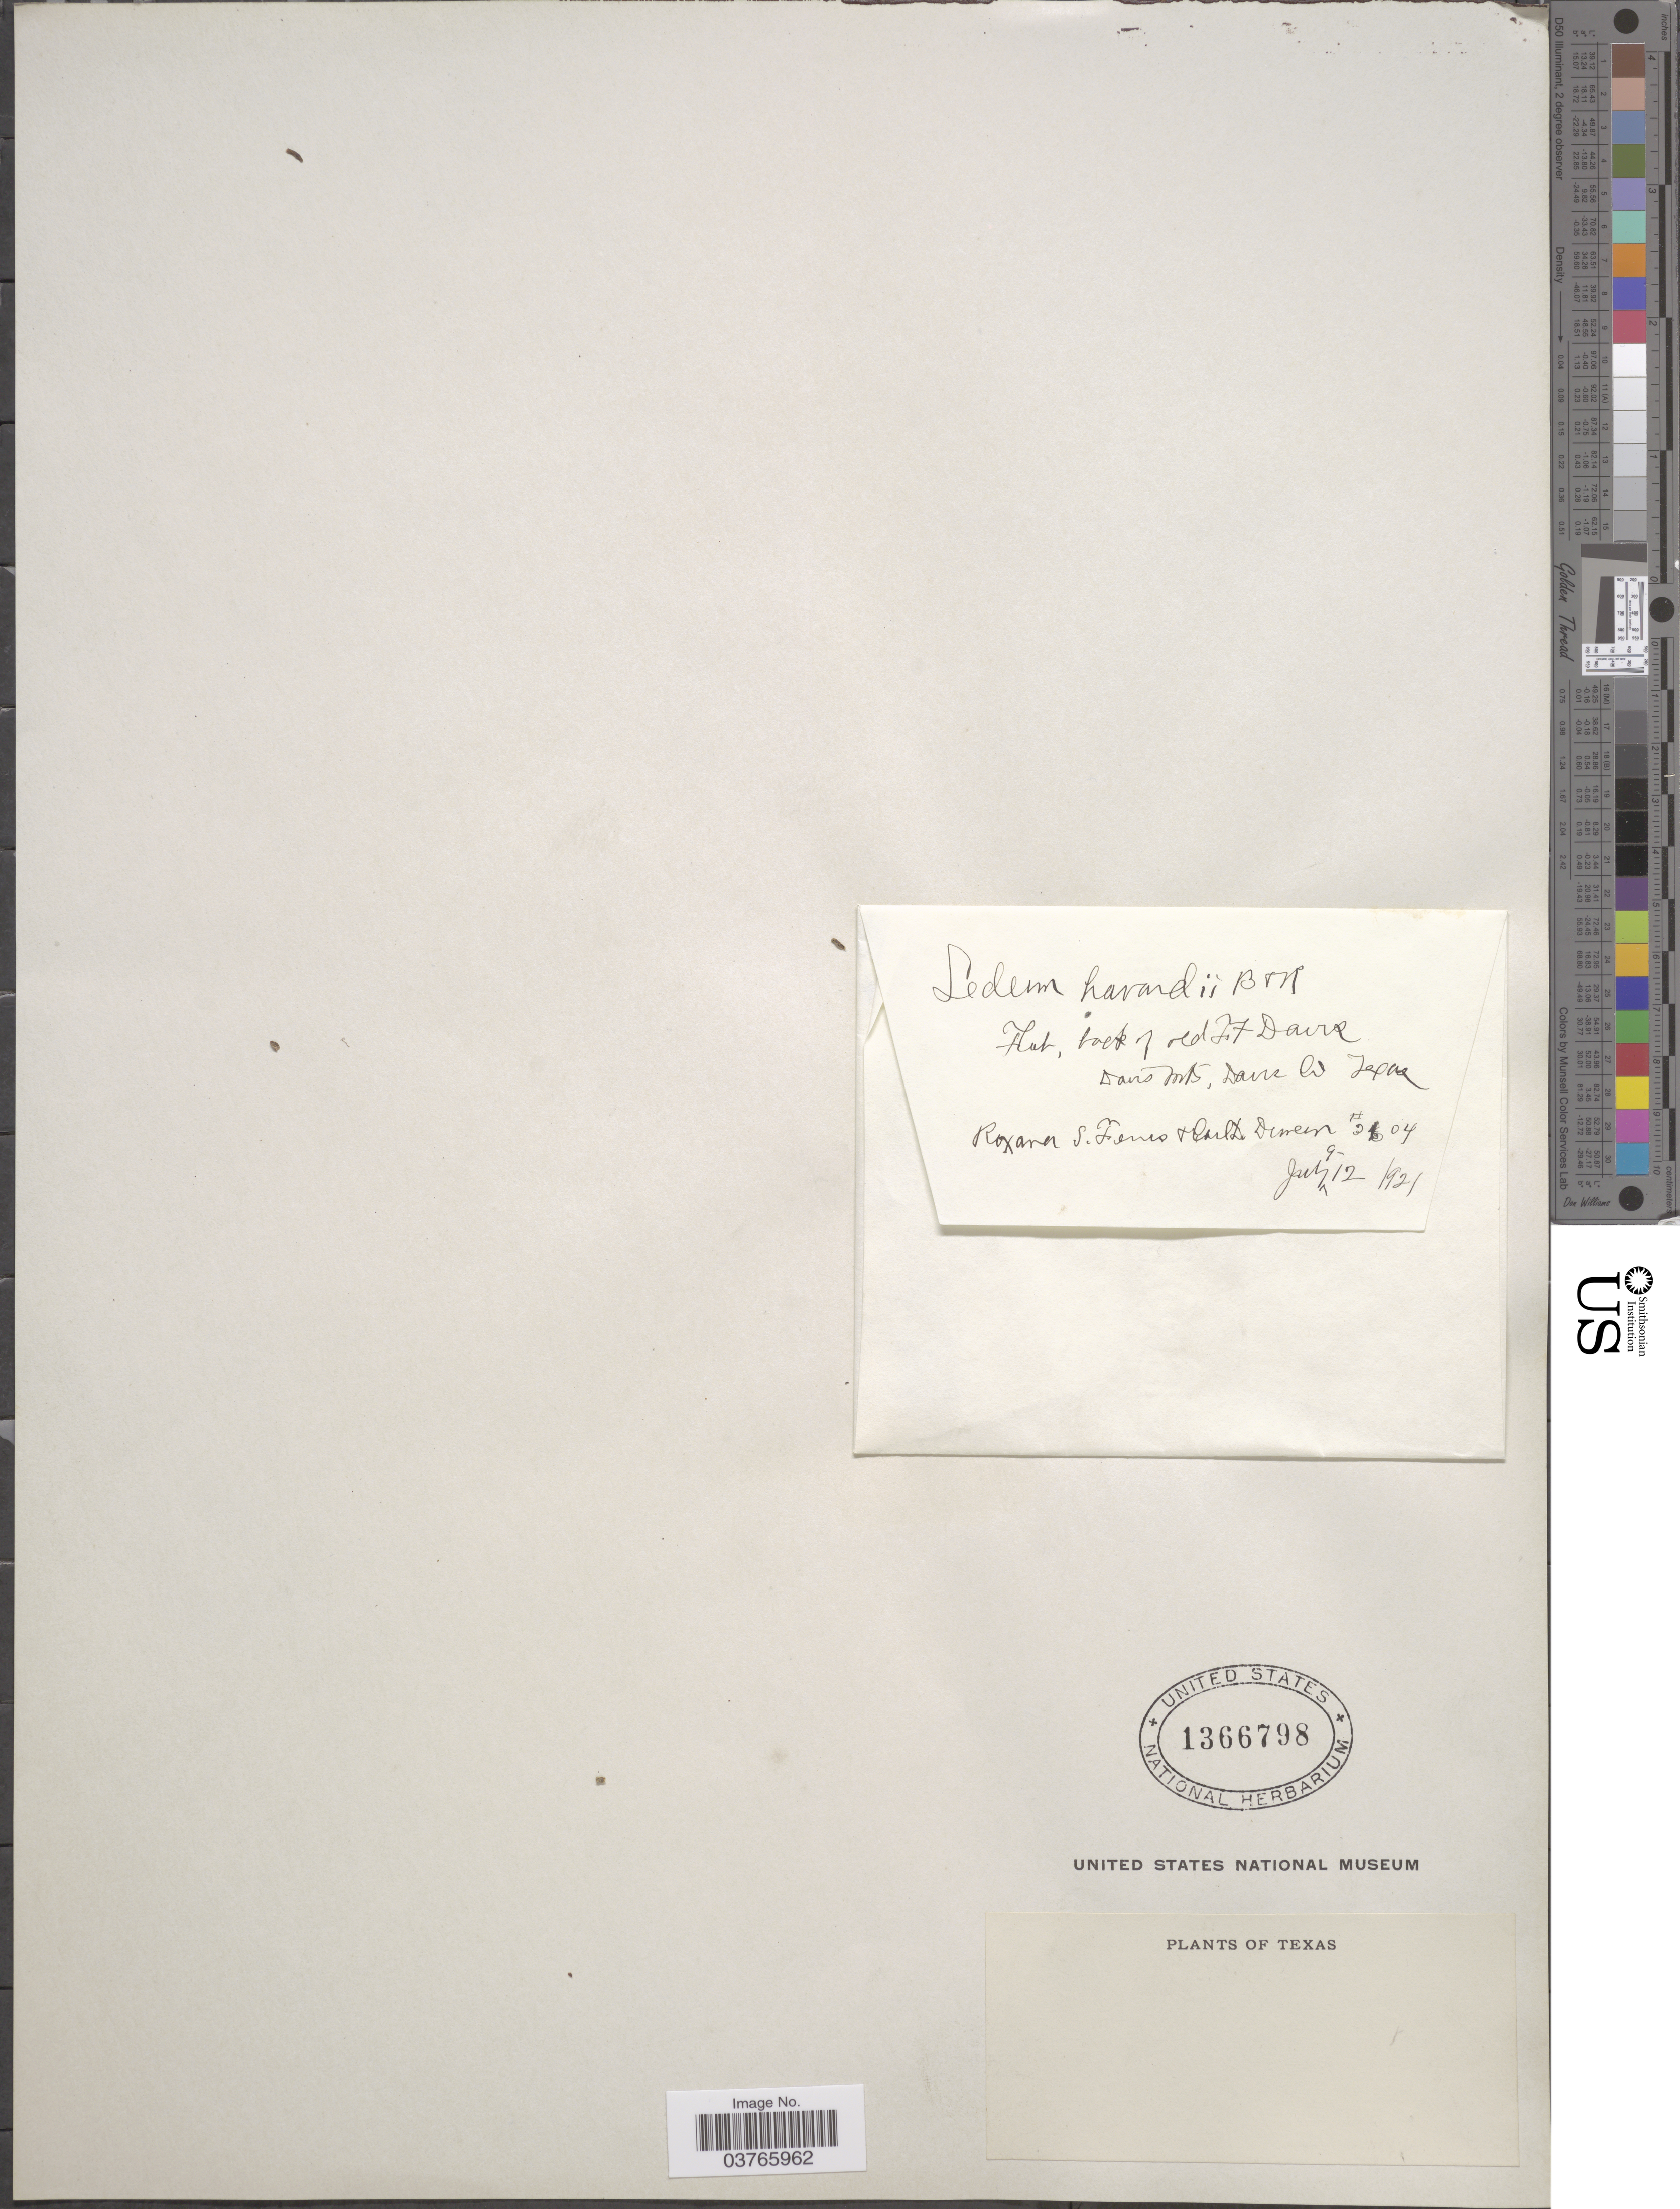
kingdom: Plantae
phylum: Tracheophyta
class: Magnoliopsida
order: Saxifragales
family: Crassulaceae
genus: Sedum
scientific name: Sedum havardi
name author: Rose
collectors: Fénis, R. S. & C. Dimein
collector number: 3104*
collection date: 1921-07-09/1921-07-12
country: United States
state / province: Texas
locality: Flat, back of old Ft. Davis. Davis Mts, Davis Co.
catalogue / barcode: US 1366798